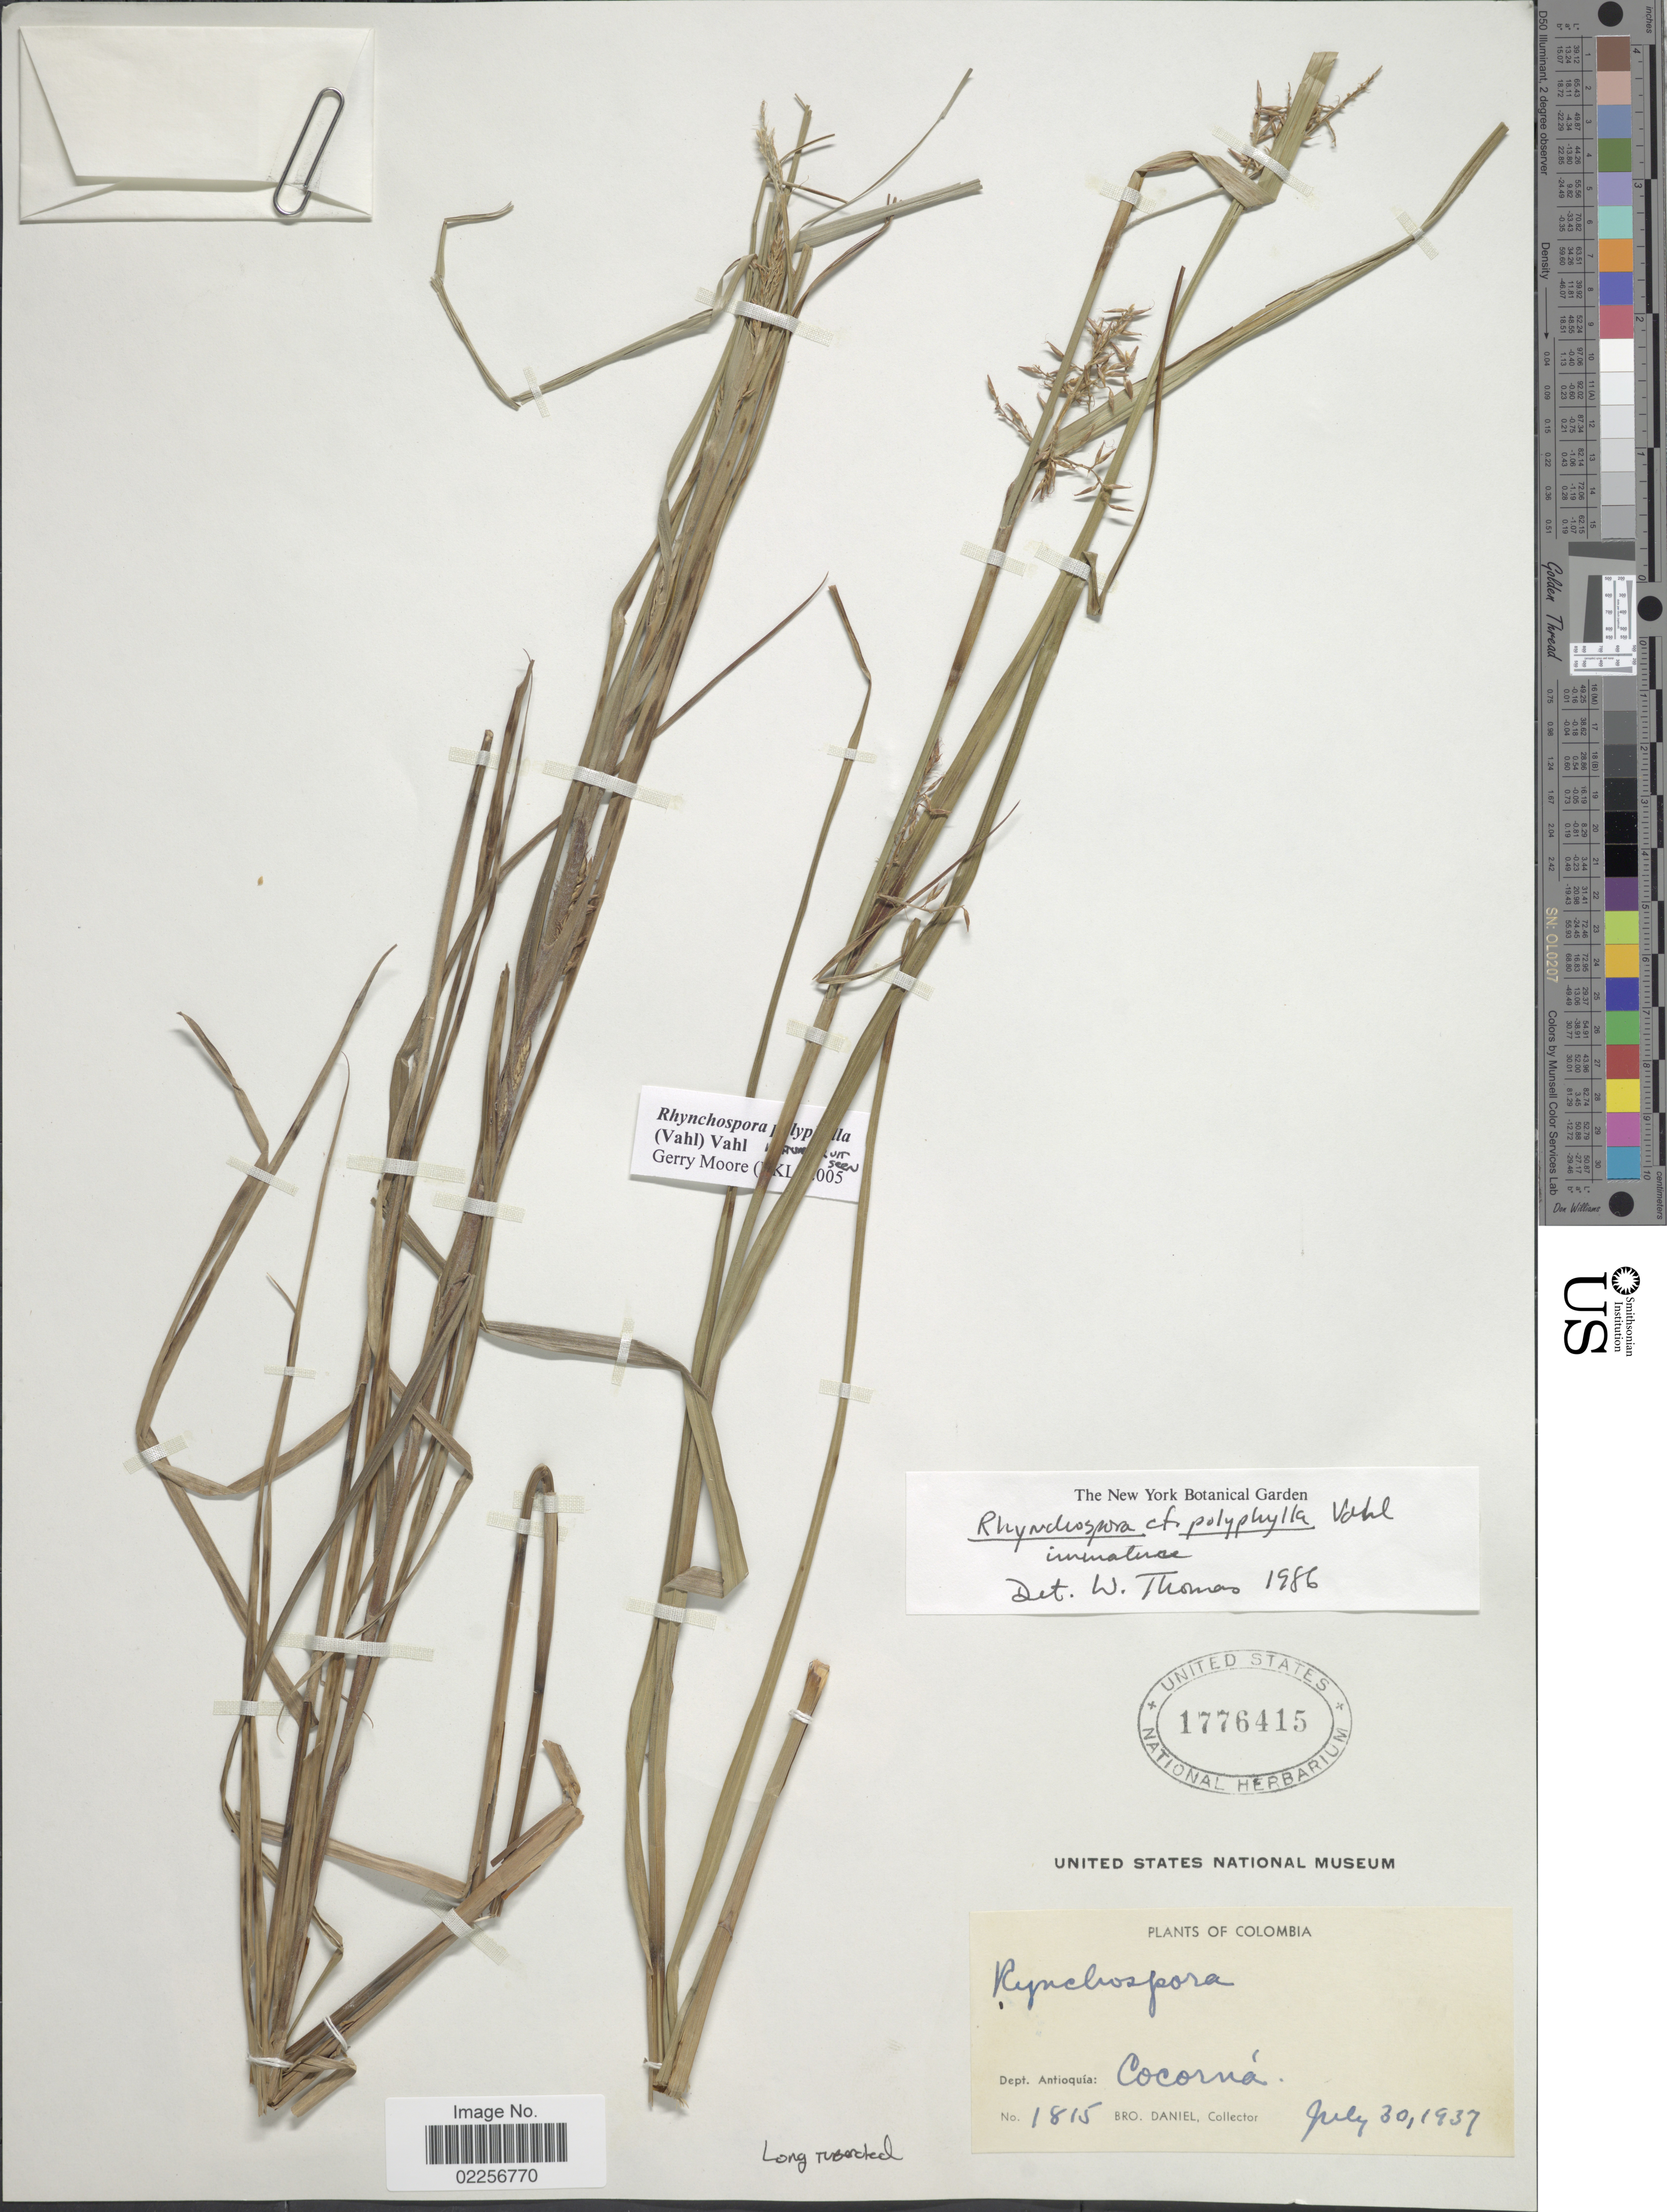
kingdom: Plantae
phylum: Tracheophyta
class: Liliopsida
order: Poales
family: Cyperaceae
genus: Rhynchospora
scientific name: Rhynchospora polyphylla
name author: (Vahl) Vahl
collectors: Bro. Daniel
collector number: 1815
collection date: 1937-07-30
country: Colombia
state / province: Antioquia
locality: Cocorna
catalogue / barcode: US 1776415